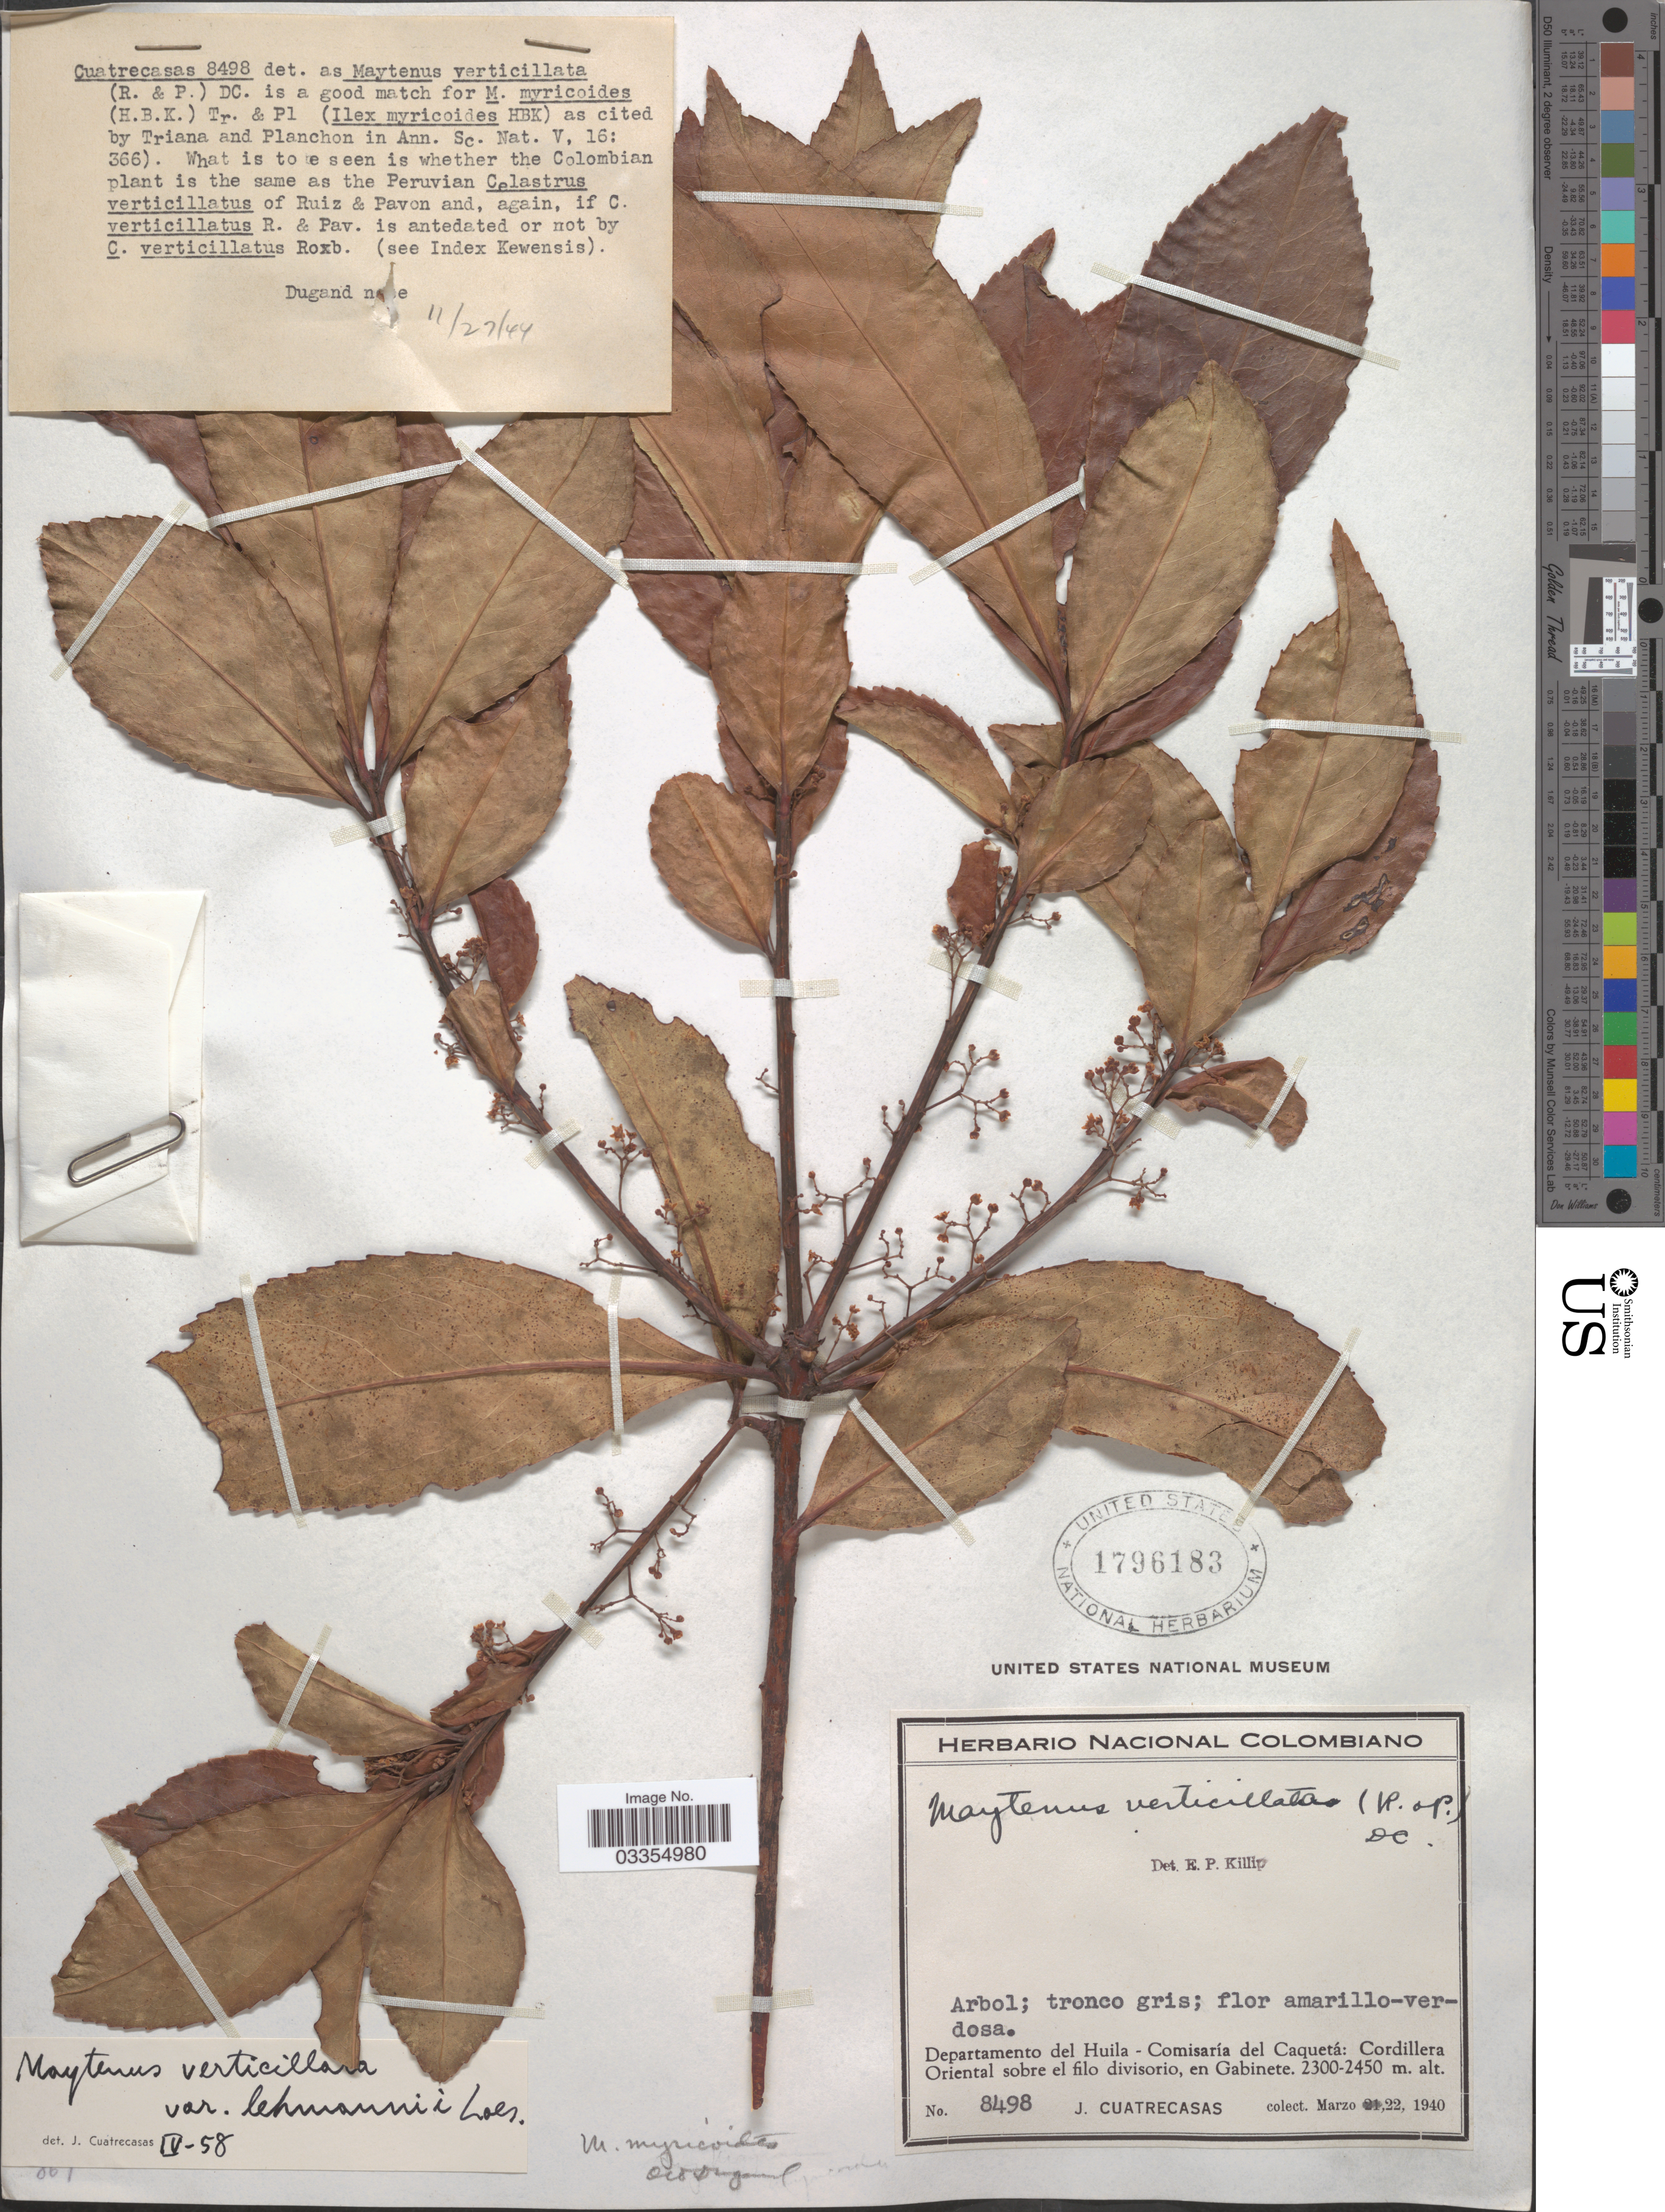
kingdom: Plantae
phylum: Tracheophyta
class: Magnoliopsida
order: Celastrales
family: Celastraceae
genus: Maytenus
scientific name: Maytenus verticillata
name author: (Ruiz & Pav.) DC.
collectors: J. Cuatrecasas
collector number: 8498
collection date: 1940-03-22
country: Colombia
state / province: Huila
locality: Departamento del Huila - Comisaría del Caquetá: Cordillera Oriental sobre el filo divisorio, en Gabinete.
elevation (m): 2300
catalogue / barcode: US 1796183